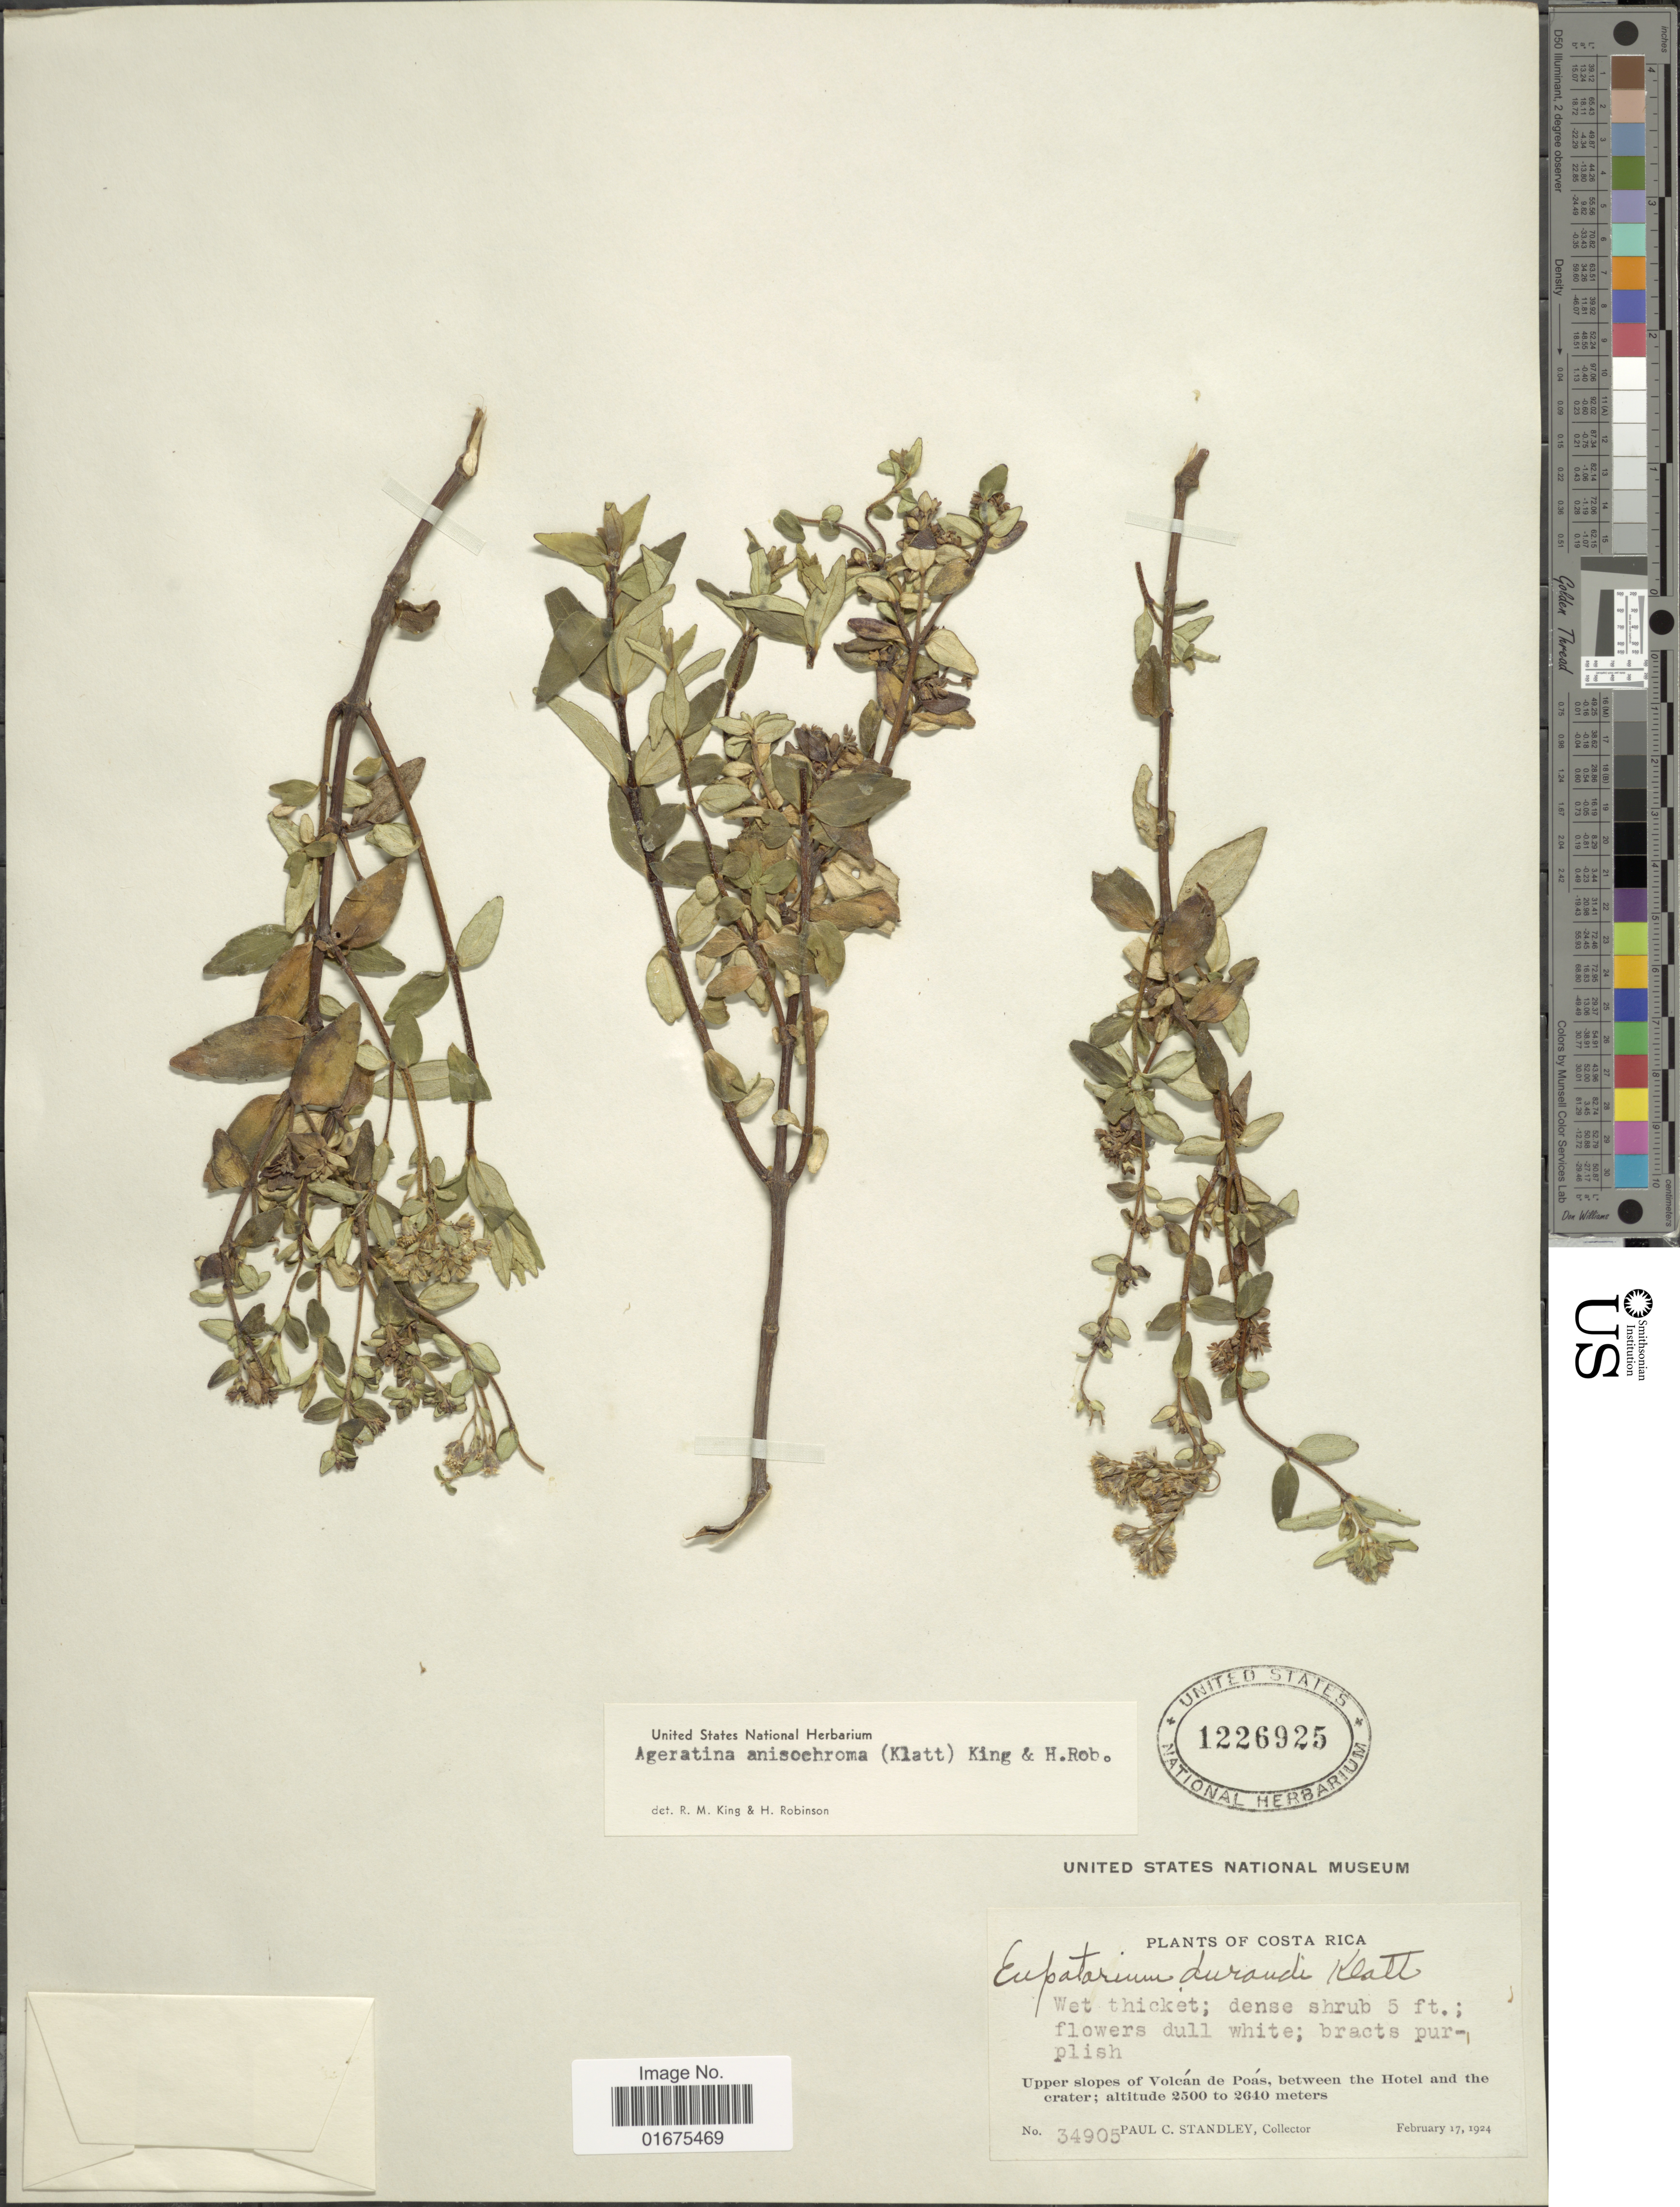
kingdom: Plantae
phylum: Tracheophyta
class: Magnoliopsida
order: Asterales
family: Asteraceae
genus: Ageratina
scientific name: Ageratina anisochroma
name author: (Klatt) R.M. King & H. Rob.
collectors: P. C. Standley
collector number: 34905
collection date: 1924-02-17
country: Costa Rica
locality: Upper slopes of Volcan de Poas, between the Hotel and the crater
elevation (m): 2500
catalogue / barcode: US 1226925